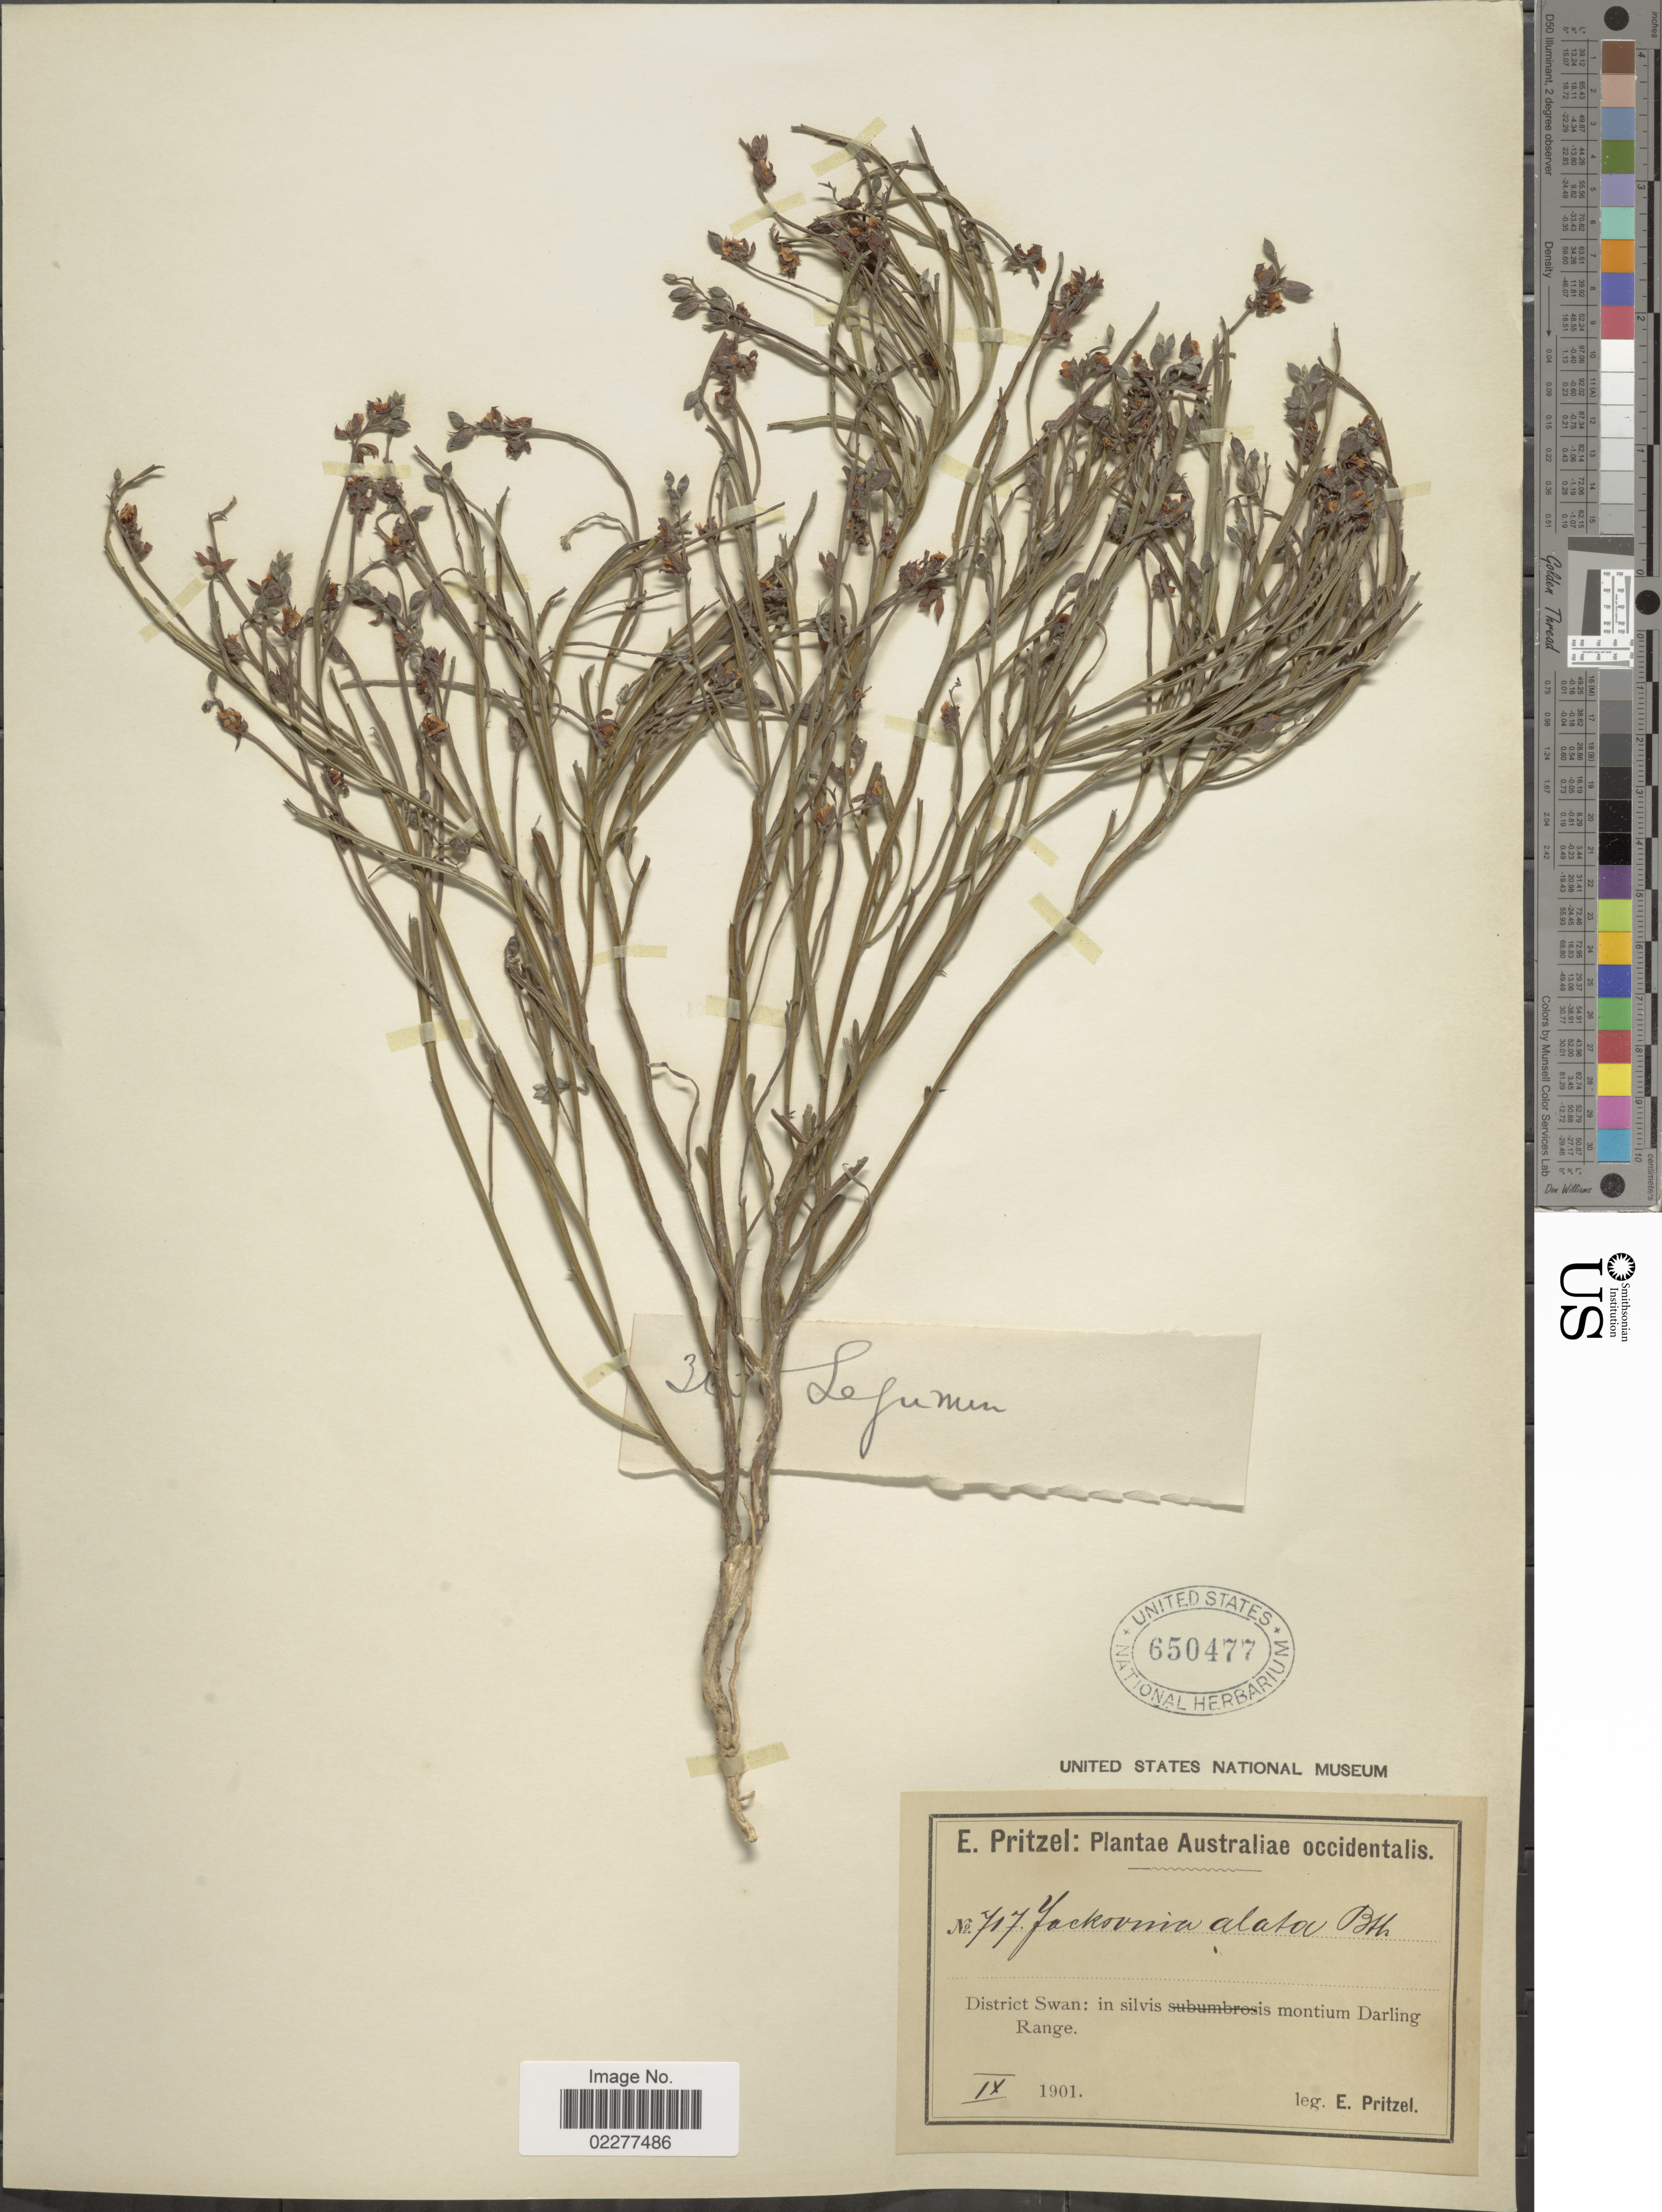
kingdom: Plantae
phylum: Tracheophyta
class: Magnoliopsida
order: Fabales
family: Fabaceae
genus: Jacksonia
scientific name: Jacksonia alata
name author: Benth.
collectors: E. G. Pritzel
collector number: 717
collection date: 1901-09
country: Australia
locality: Australiae occidentalis, District Swan: in silvis montium Darling Range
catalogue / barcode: US 650477